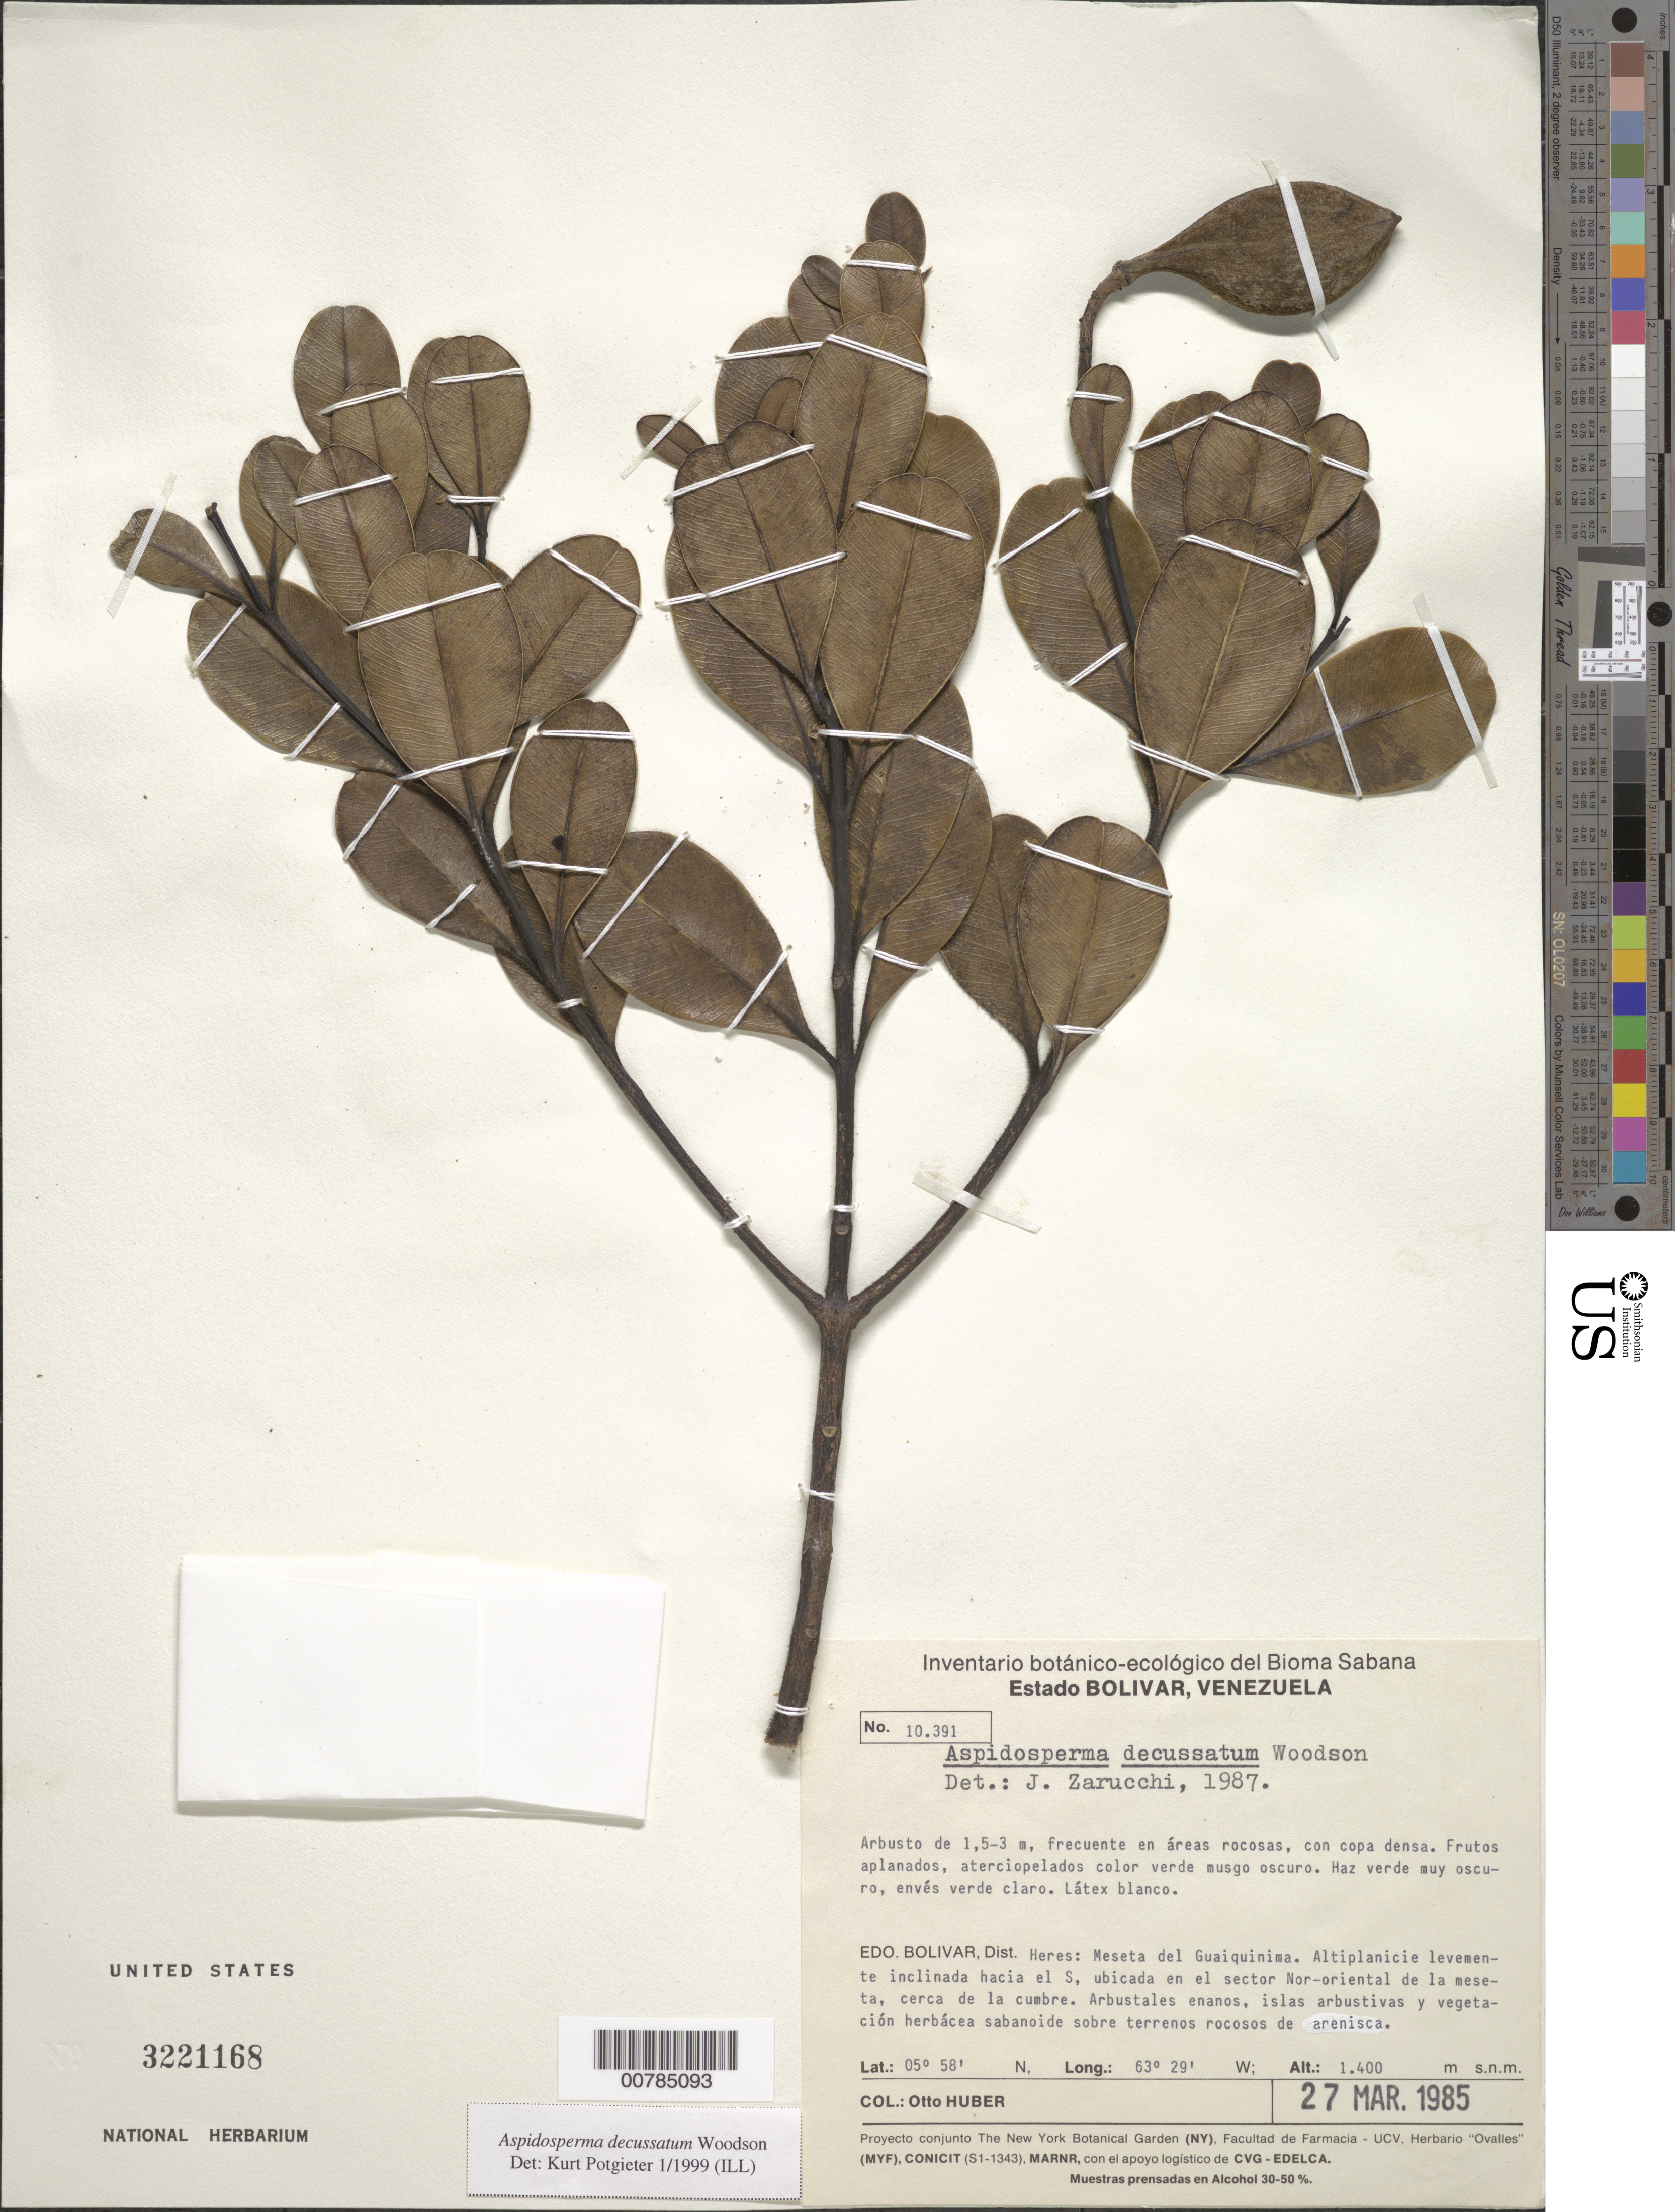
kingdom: Plantae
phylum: Tracheophyta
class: Magnoliopsida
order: Gentianales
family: Apocynaceae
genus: Aspidosperma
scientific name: Aspidosperma decussatum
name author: Woodson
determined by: Potgieter, K.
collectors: O. Huber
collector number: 10391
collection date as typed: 27-Mar-85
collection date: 1985-03-27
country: Venezuela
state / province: Bolívar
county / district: Heres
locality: Meseta del Guaiquinima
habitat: Arbustales enanos, islas arbustivas y vegetación herbacea sabanoide sobre terrenos rocosos de arenisca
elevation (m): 1400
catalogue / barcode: US 3221168